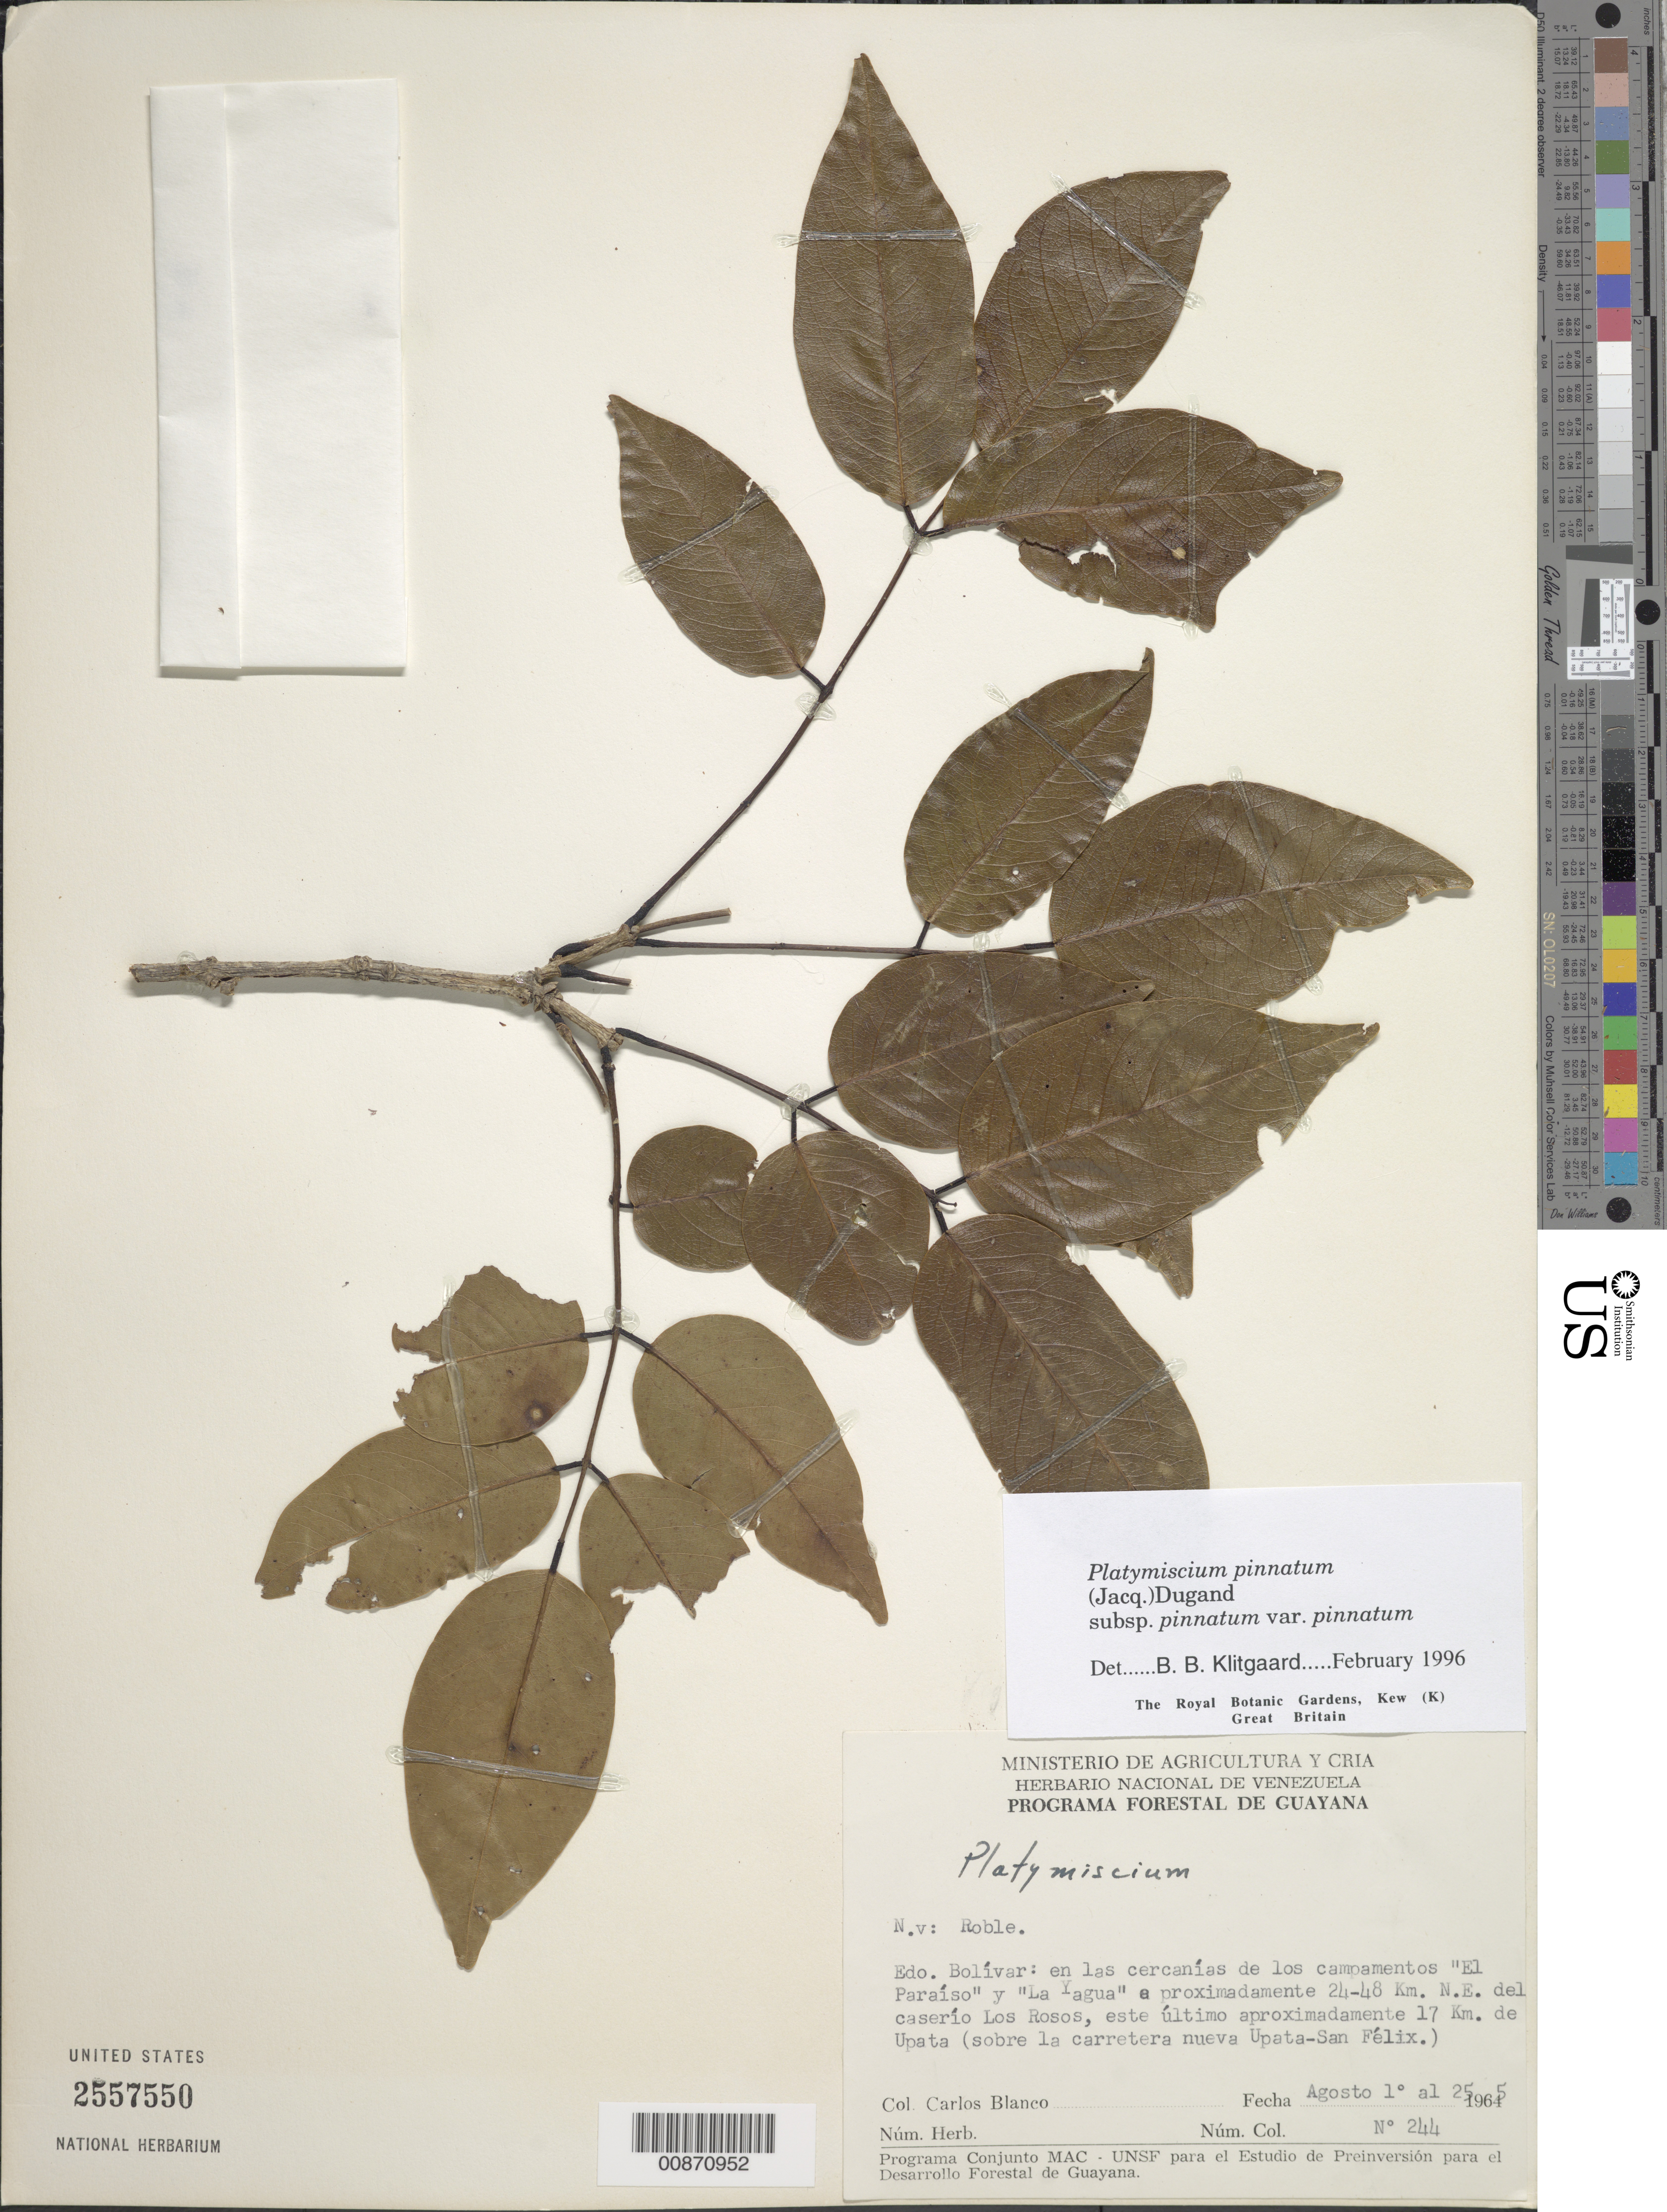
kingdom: Plantae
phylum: Tracheophyta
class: Magnoliopsida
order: Fabales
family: Fabaceae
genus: Platymiscium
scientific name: Platymiscium pinnatum var. pinnatum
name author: (Jacq.)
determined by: Klitgaard, B. B.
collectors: C. A. Blanco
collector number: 244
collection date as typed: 1-Aug-65 to 25-Aug-65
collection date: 1965-08-01/1965-08-25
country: Venezuela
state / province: Bolívar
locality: Campamentos "El Paraiso" y "La Yagua", 24-48 km NE del caserío Los Rosos, 17 km E de Upata (sobre la carretera nueva Upata-San Felix)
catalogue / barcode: US 2557550